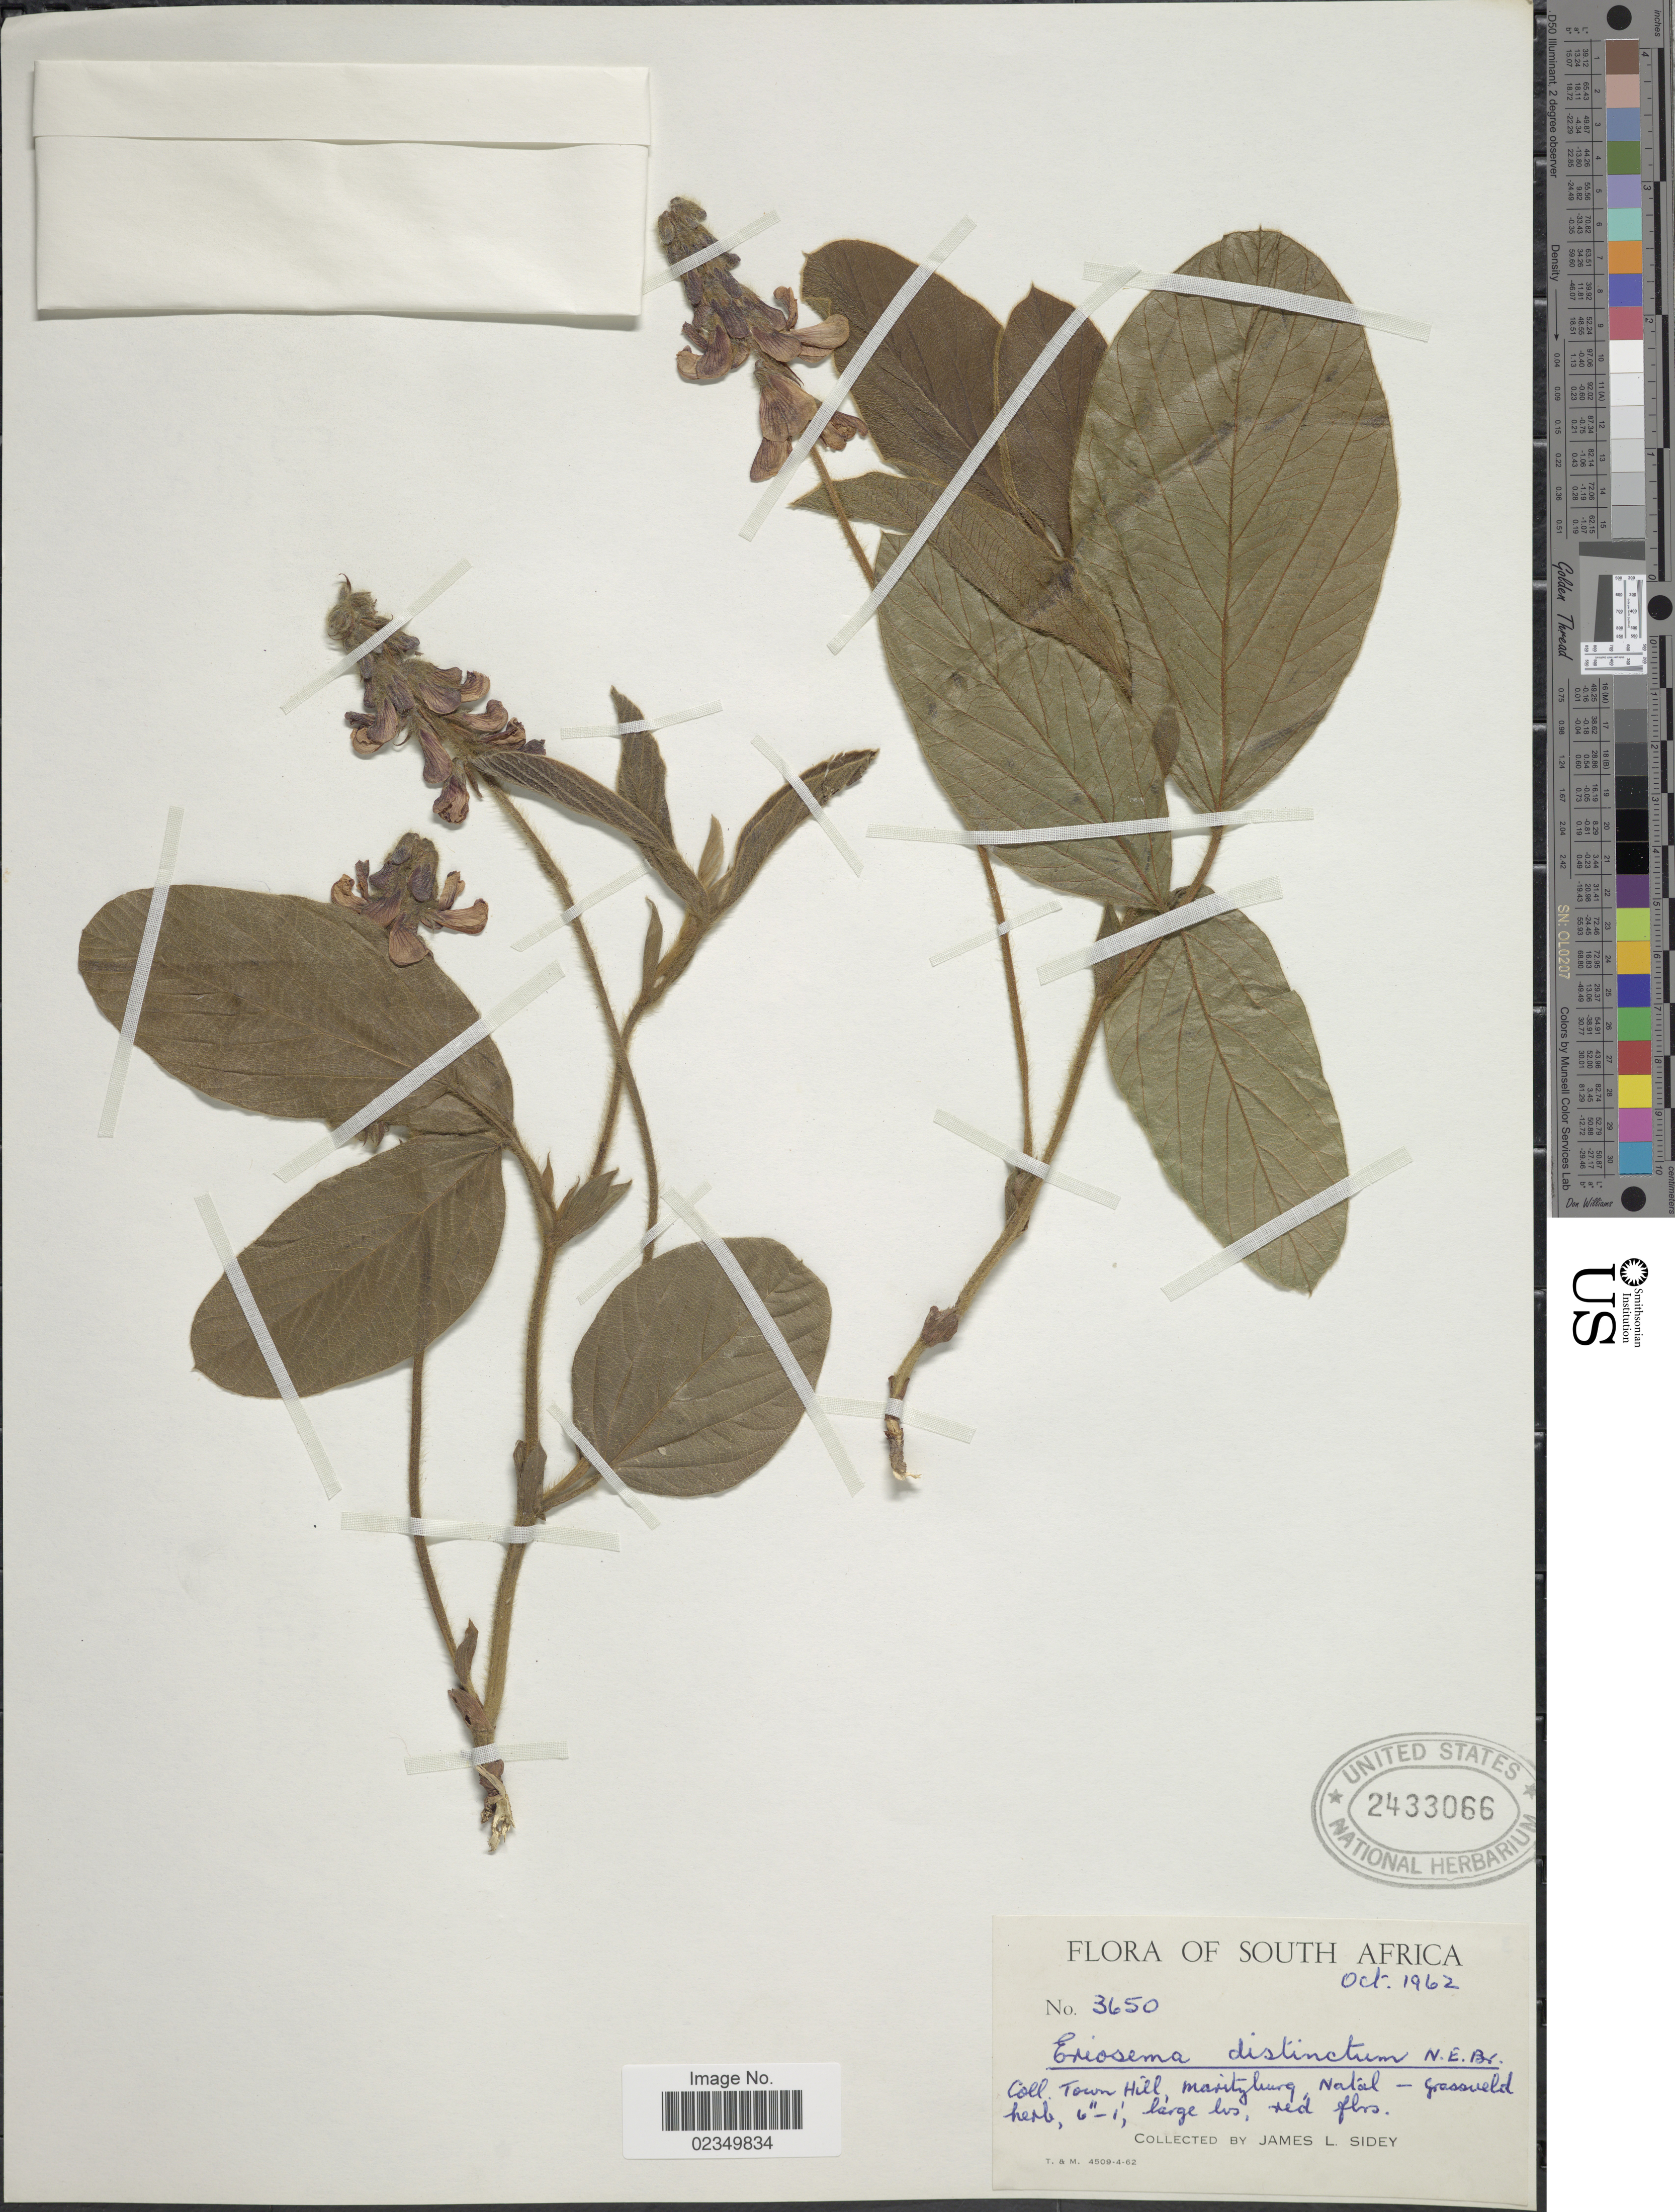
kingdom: Plantae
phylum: Tracheophyta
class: Magnoliopsida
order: Fabales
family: Fabaceae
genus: Eriosema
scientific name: Eriosema distinctum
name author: N.E. Br.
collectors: J. L. Sidey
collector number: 3650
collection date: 1962-10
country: South Africa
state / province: KwaZulu-Natal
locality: Town Hill, maritzburg, Natal - Grassveld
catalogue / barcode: US 2433066